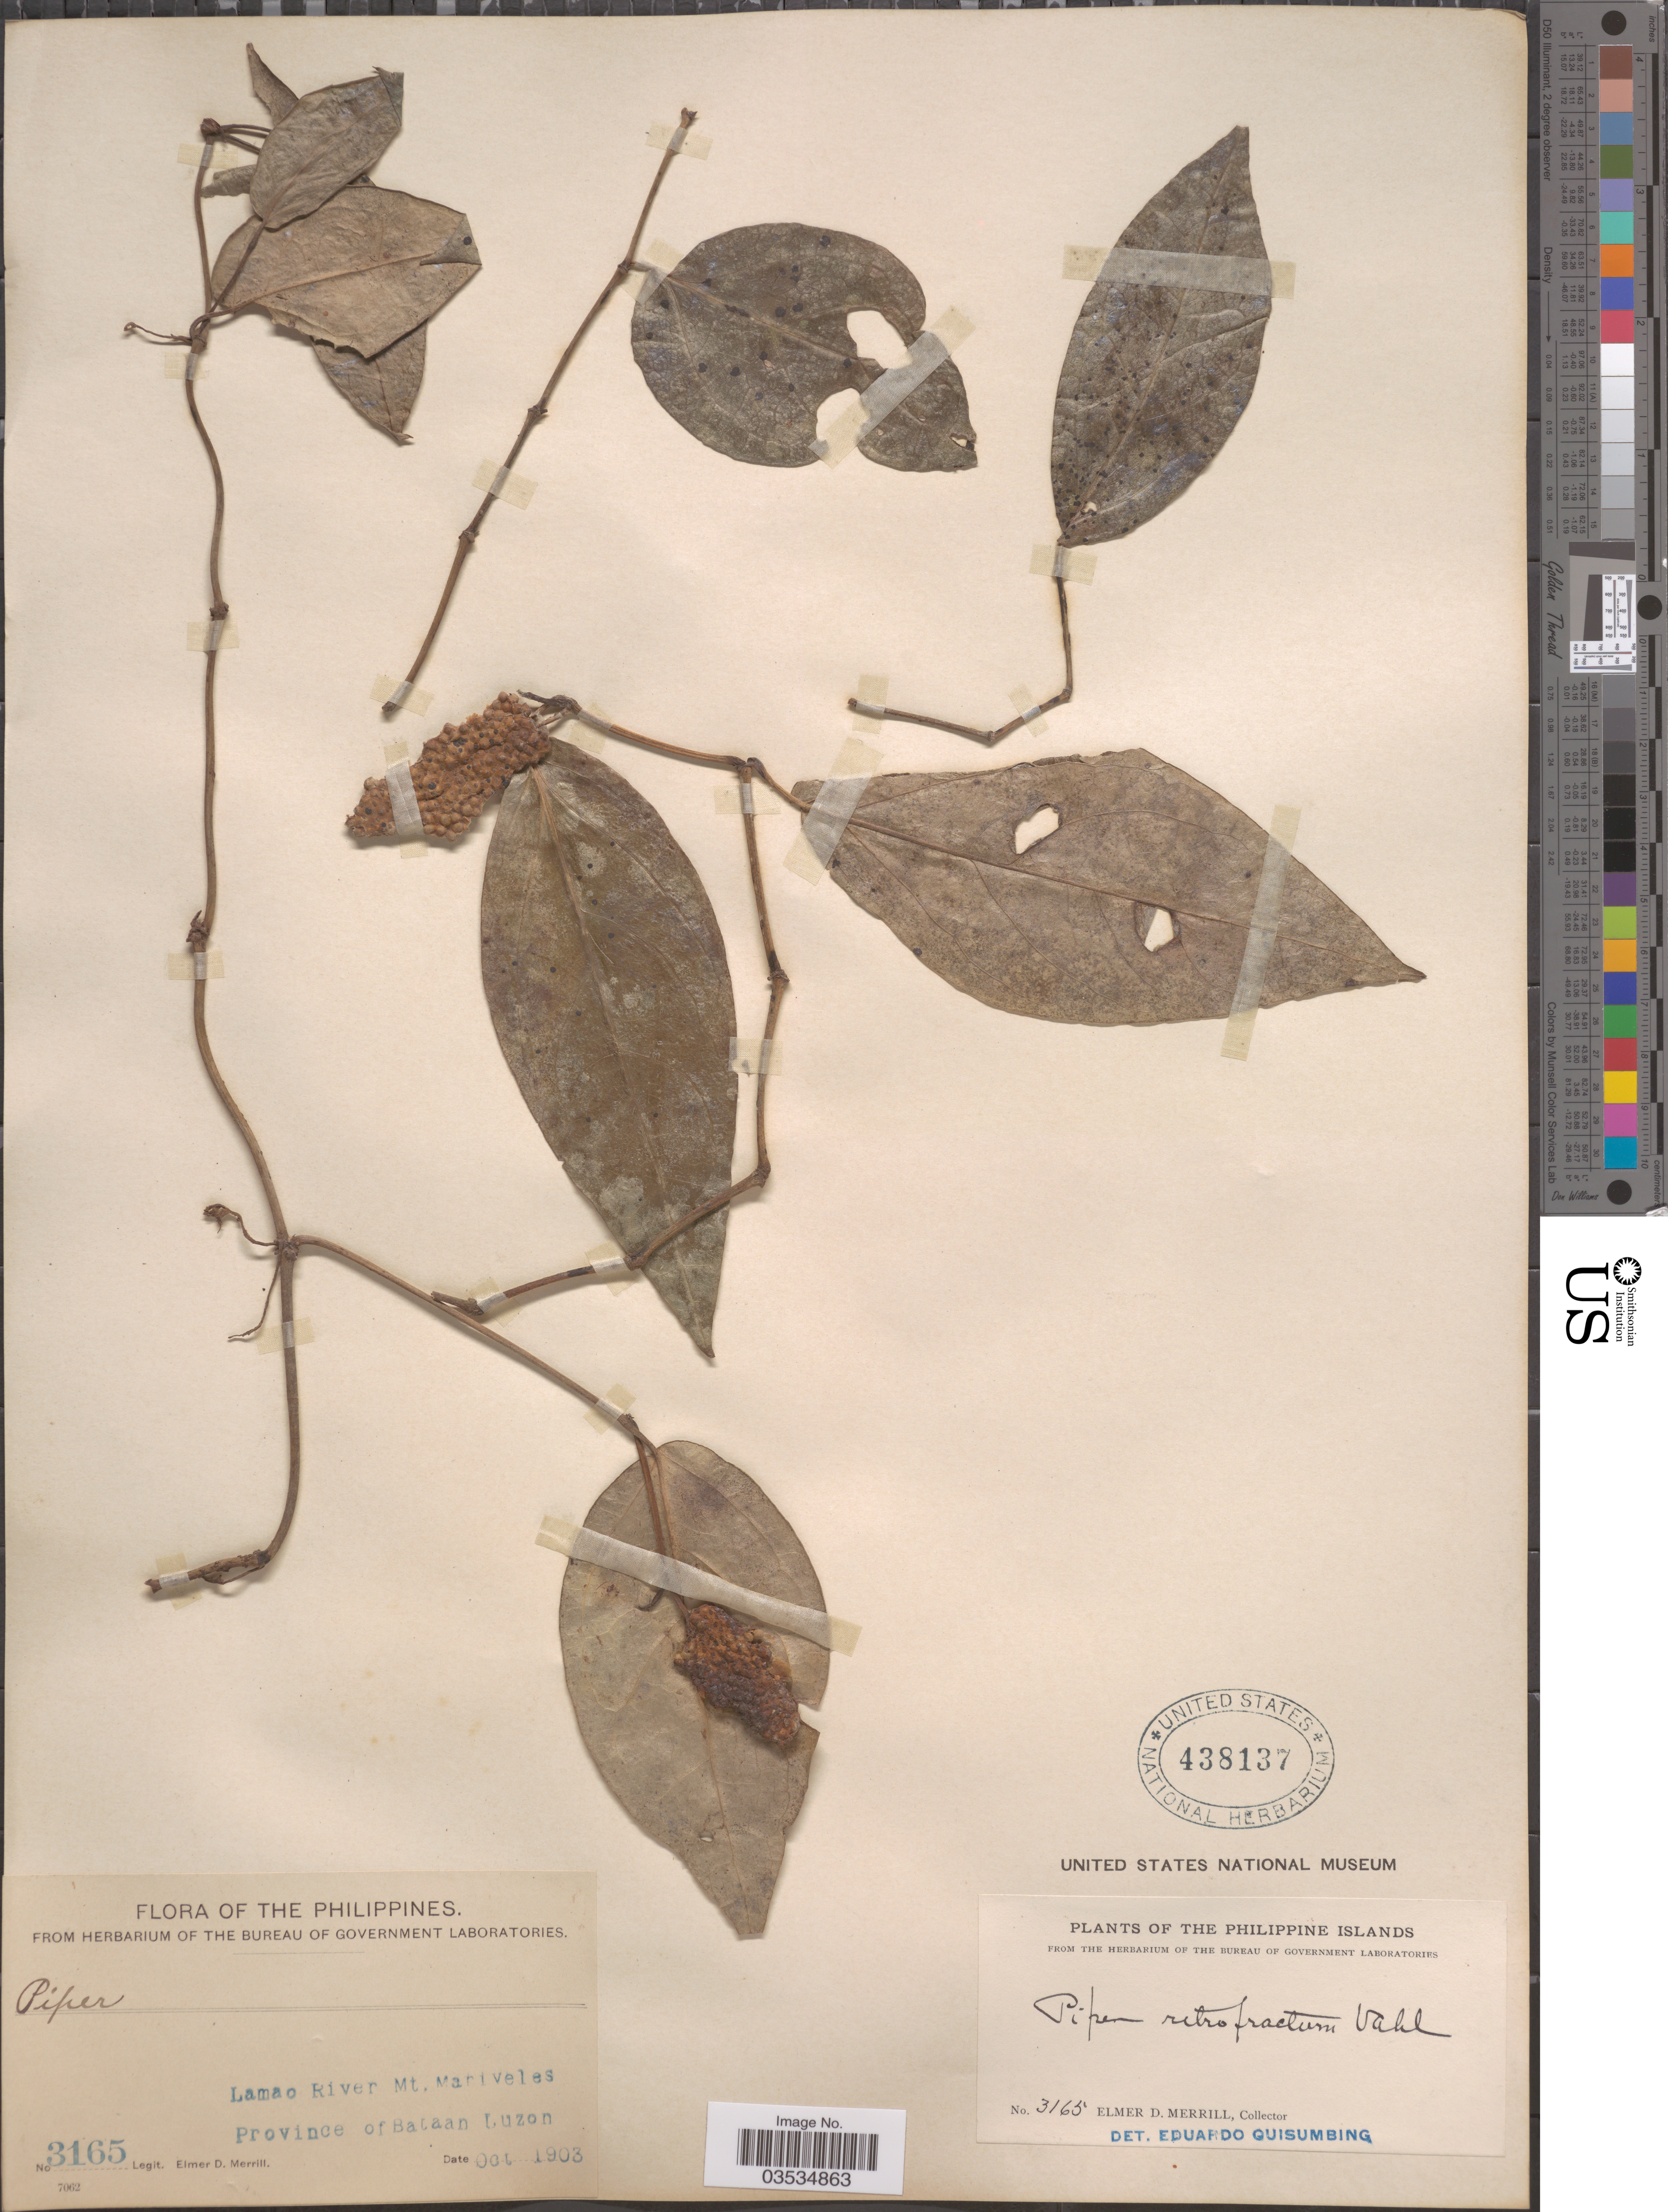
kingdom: Plantae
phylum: Tracheophyta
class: Magnoliopsida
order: Piperales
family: Piperaceae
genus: Piper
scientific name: Piper retrofractum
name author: Vahl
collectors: E. D. Merrill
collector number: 3165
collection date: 1903-10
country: Philippines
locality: Lamao River Mt. Mariveles. Province of Bataan Luzon.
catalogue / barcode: US 438137